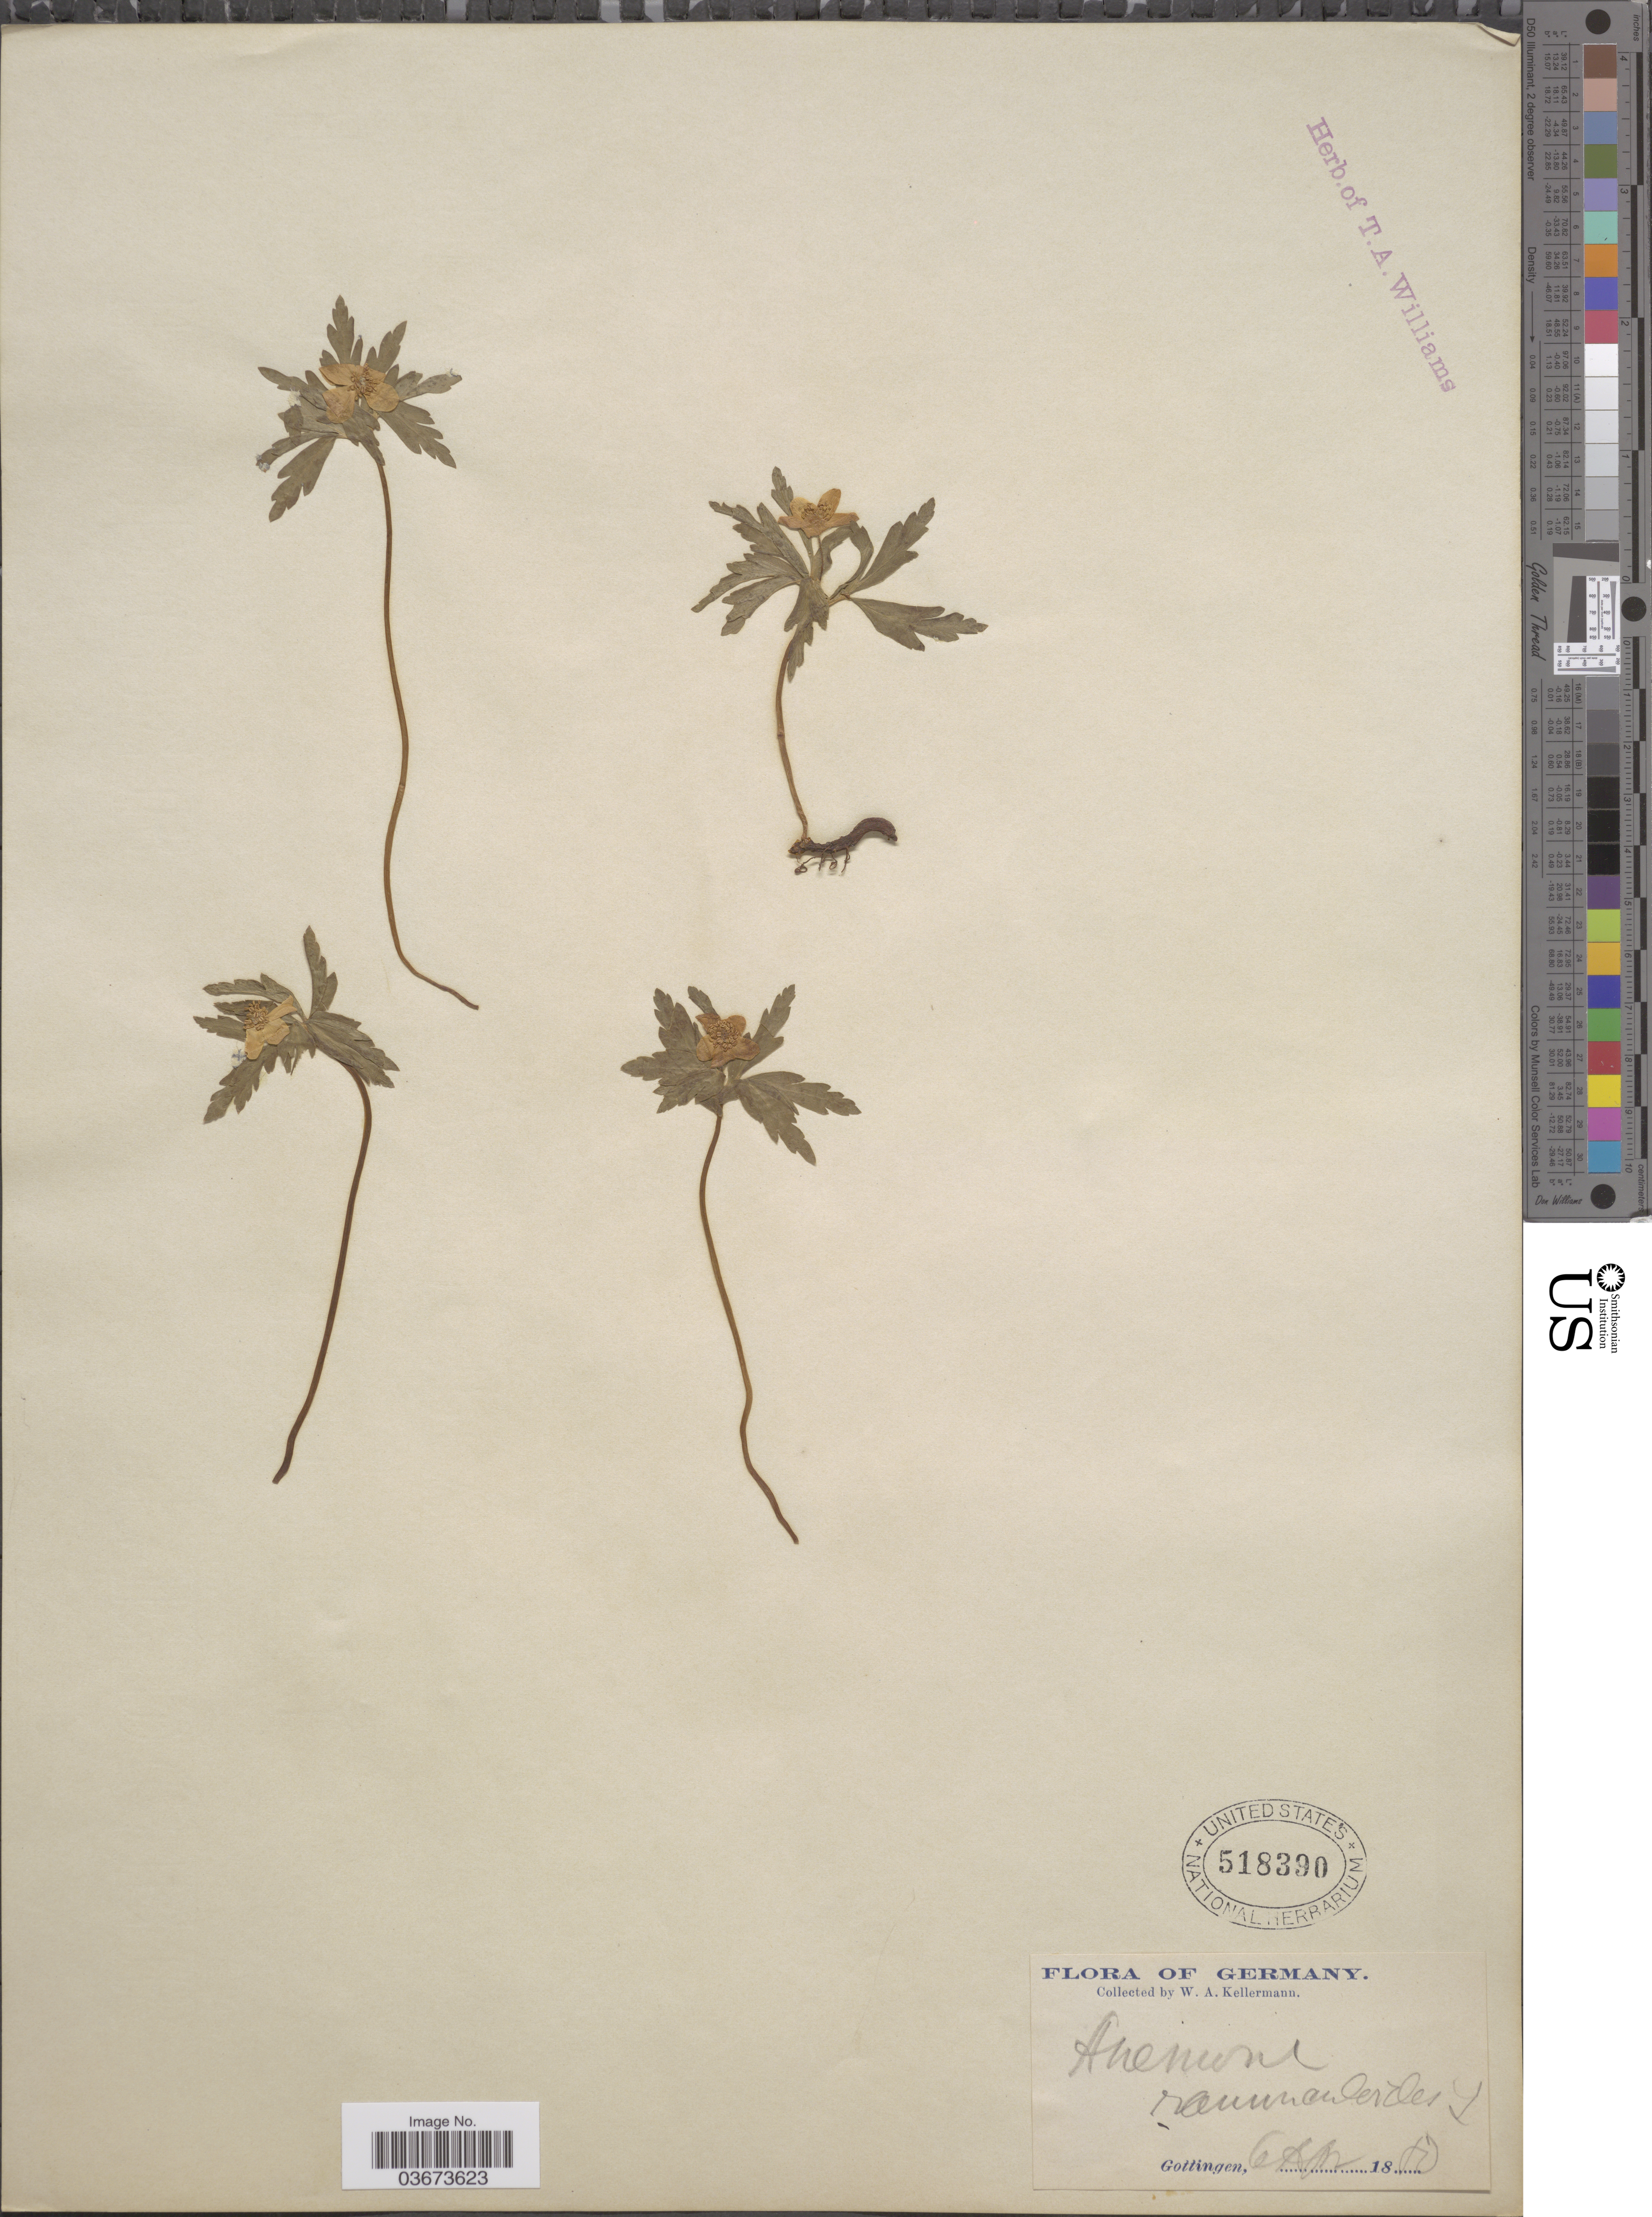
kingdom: Plantae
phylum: Tracheophyta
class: Magnoliopsida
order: Ranunculales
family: Ranunculaceae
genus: Anemone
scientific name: Anemone ranunculoides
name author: L.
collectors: W. A. Kellermann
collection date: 1880-04-06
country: Germany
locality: Gottingen.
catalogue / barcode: US 518390